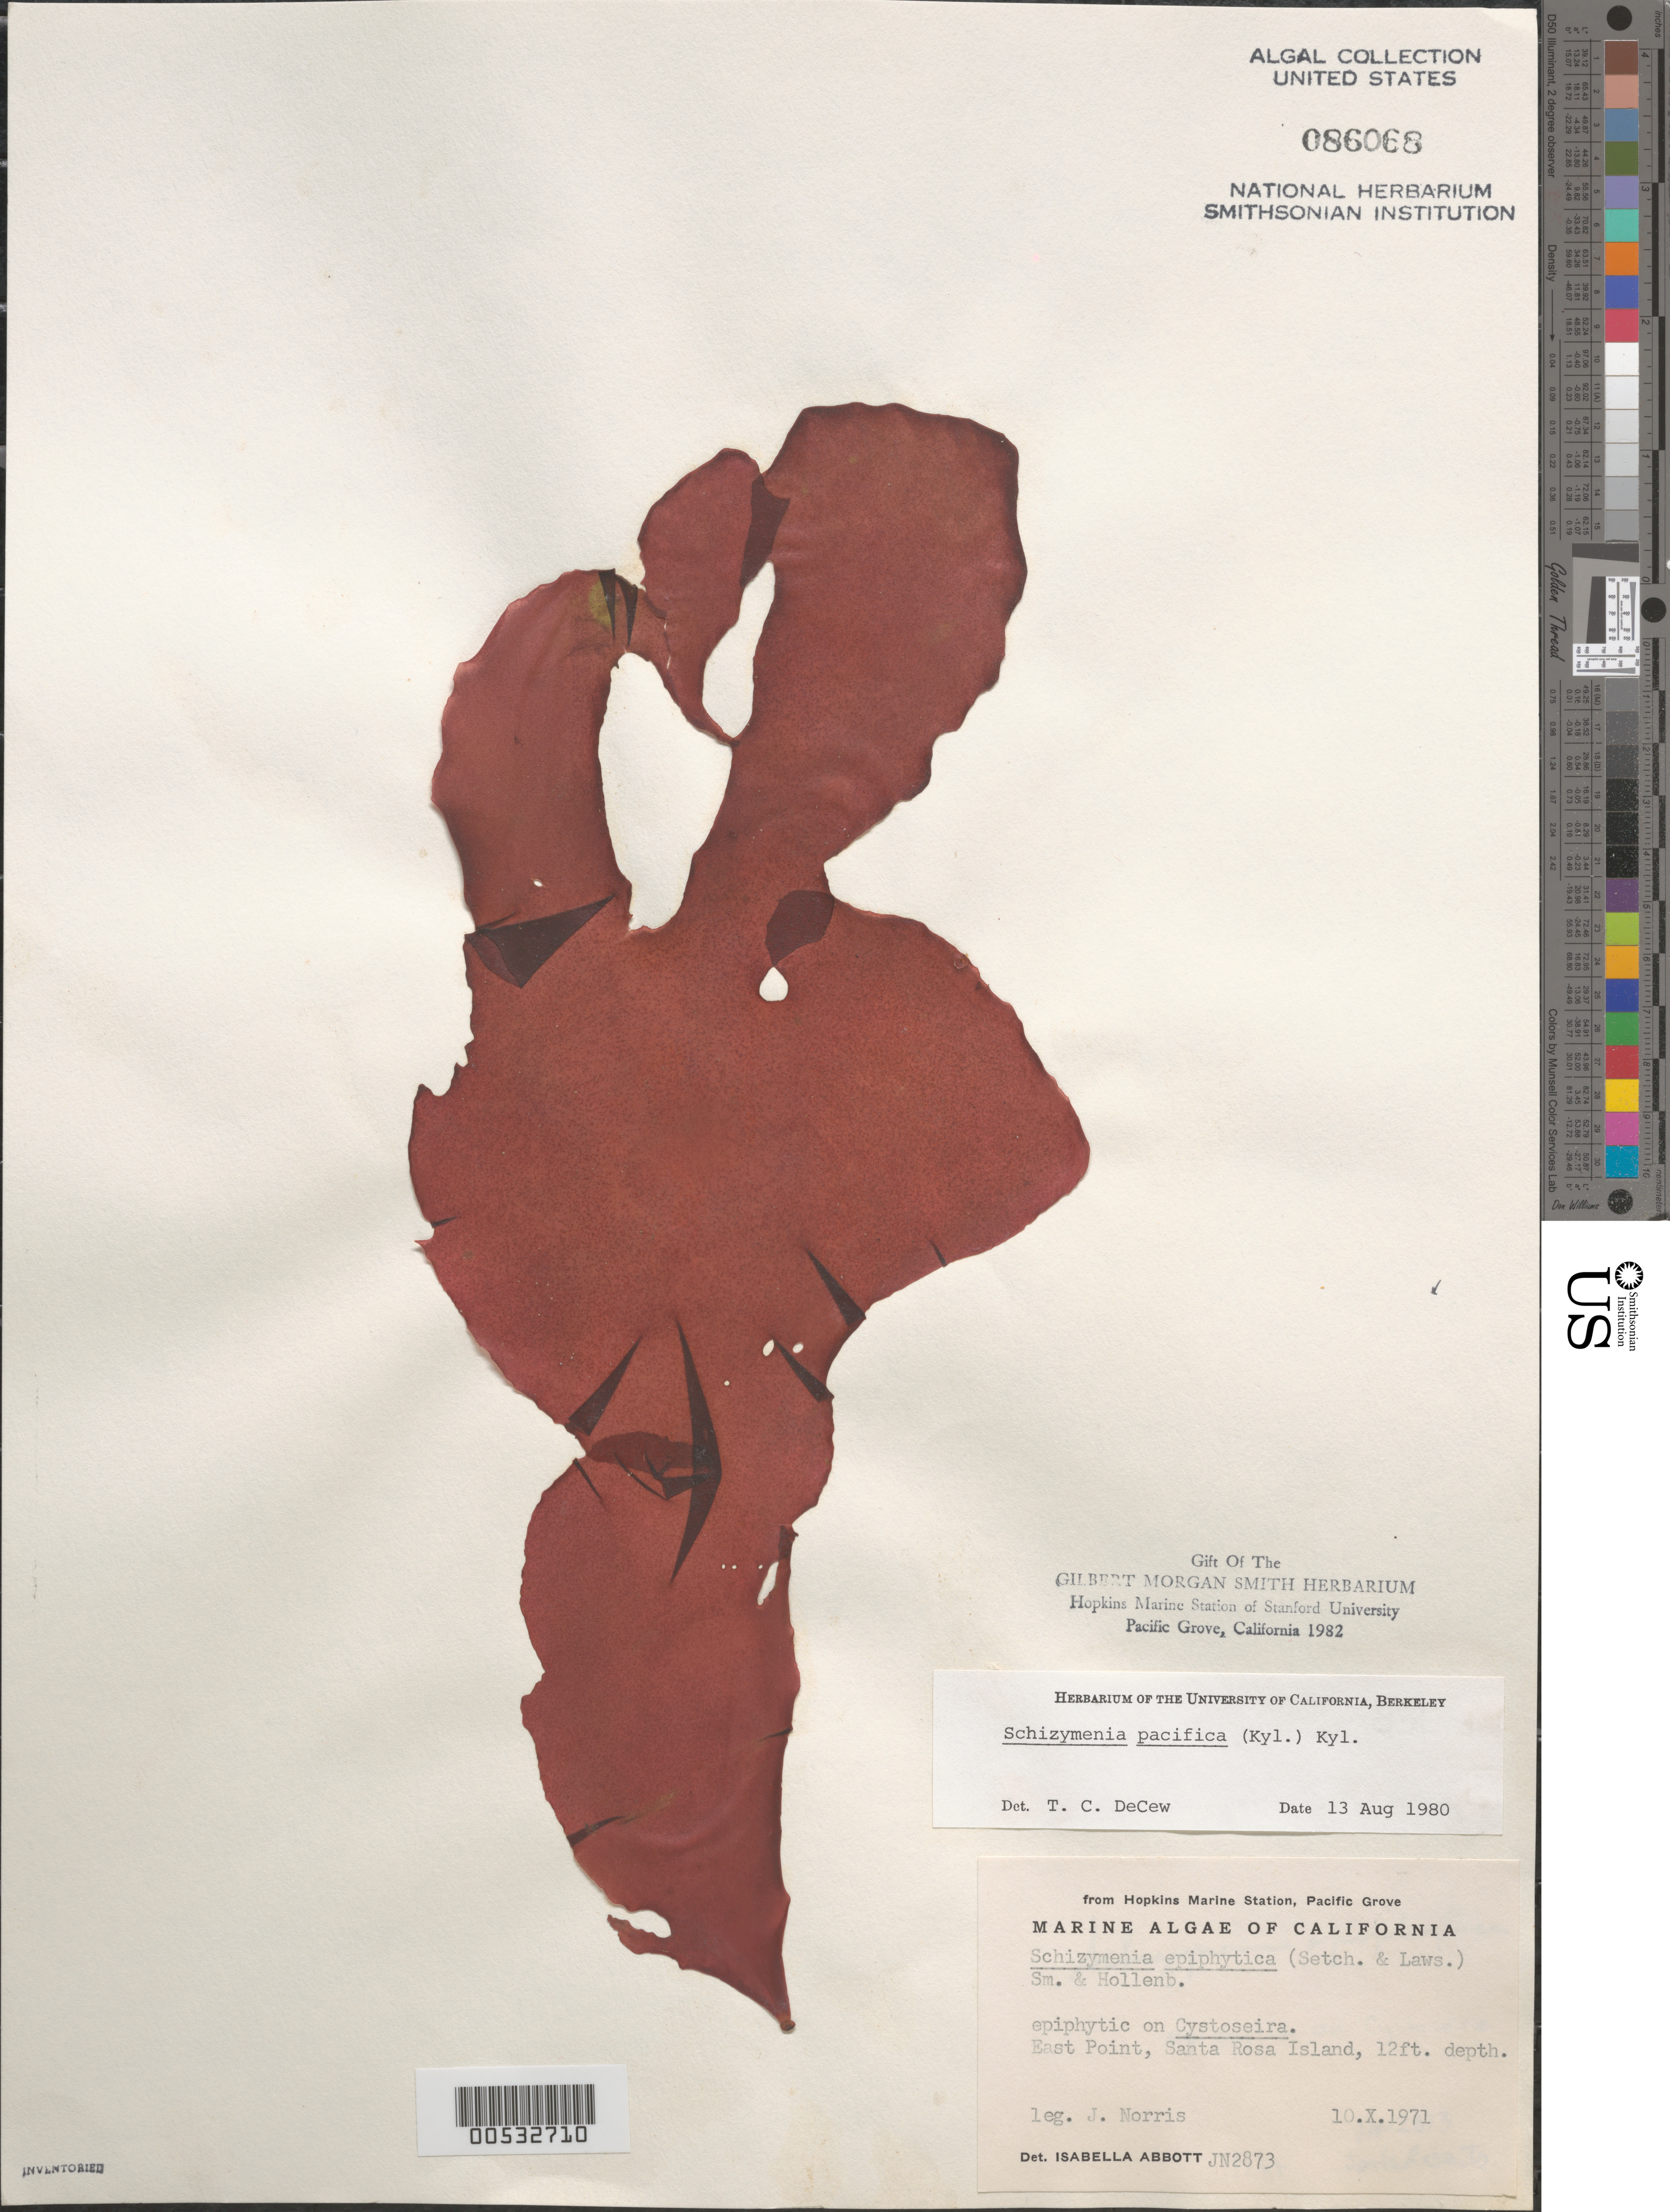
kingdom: Plantae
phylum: Rhodophyta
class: Florideophyceae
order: Nemastomatales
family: Schizymeniaceae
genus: Schizymenia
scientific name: Schizymenia pacifica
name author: (Kylin) Kylin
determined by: Decew, T. C.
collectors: J. N. Norris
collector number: JN-2873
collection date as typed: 10 Oct 1971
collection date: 1971-10-10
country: United States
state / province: California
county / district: Santa Barbara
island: Santa Rosa Island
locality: East Point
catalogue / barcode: US 86068